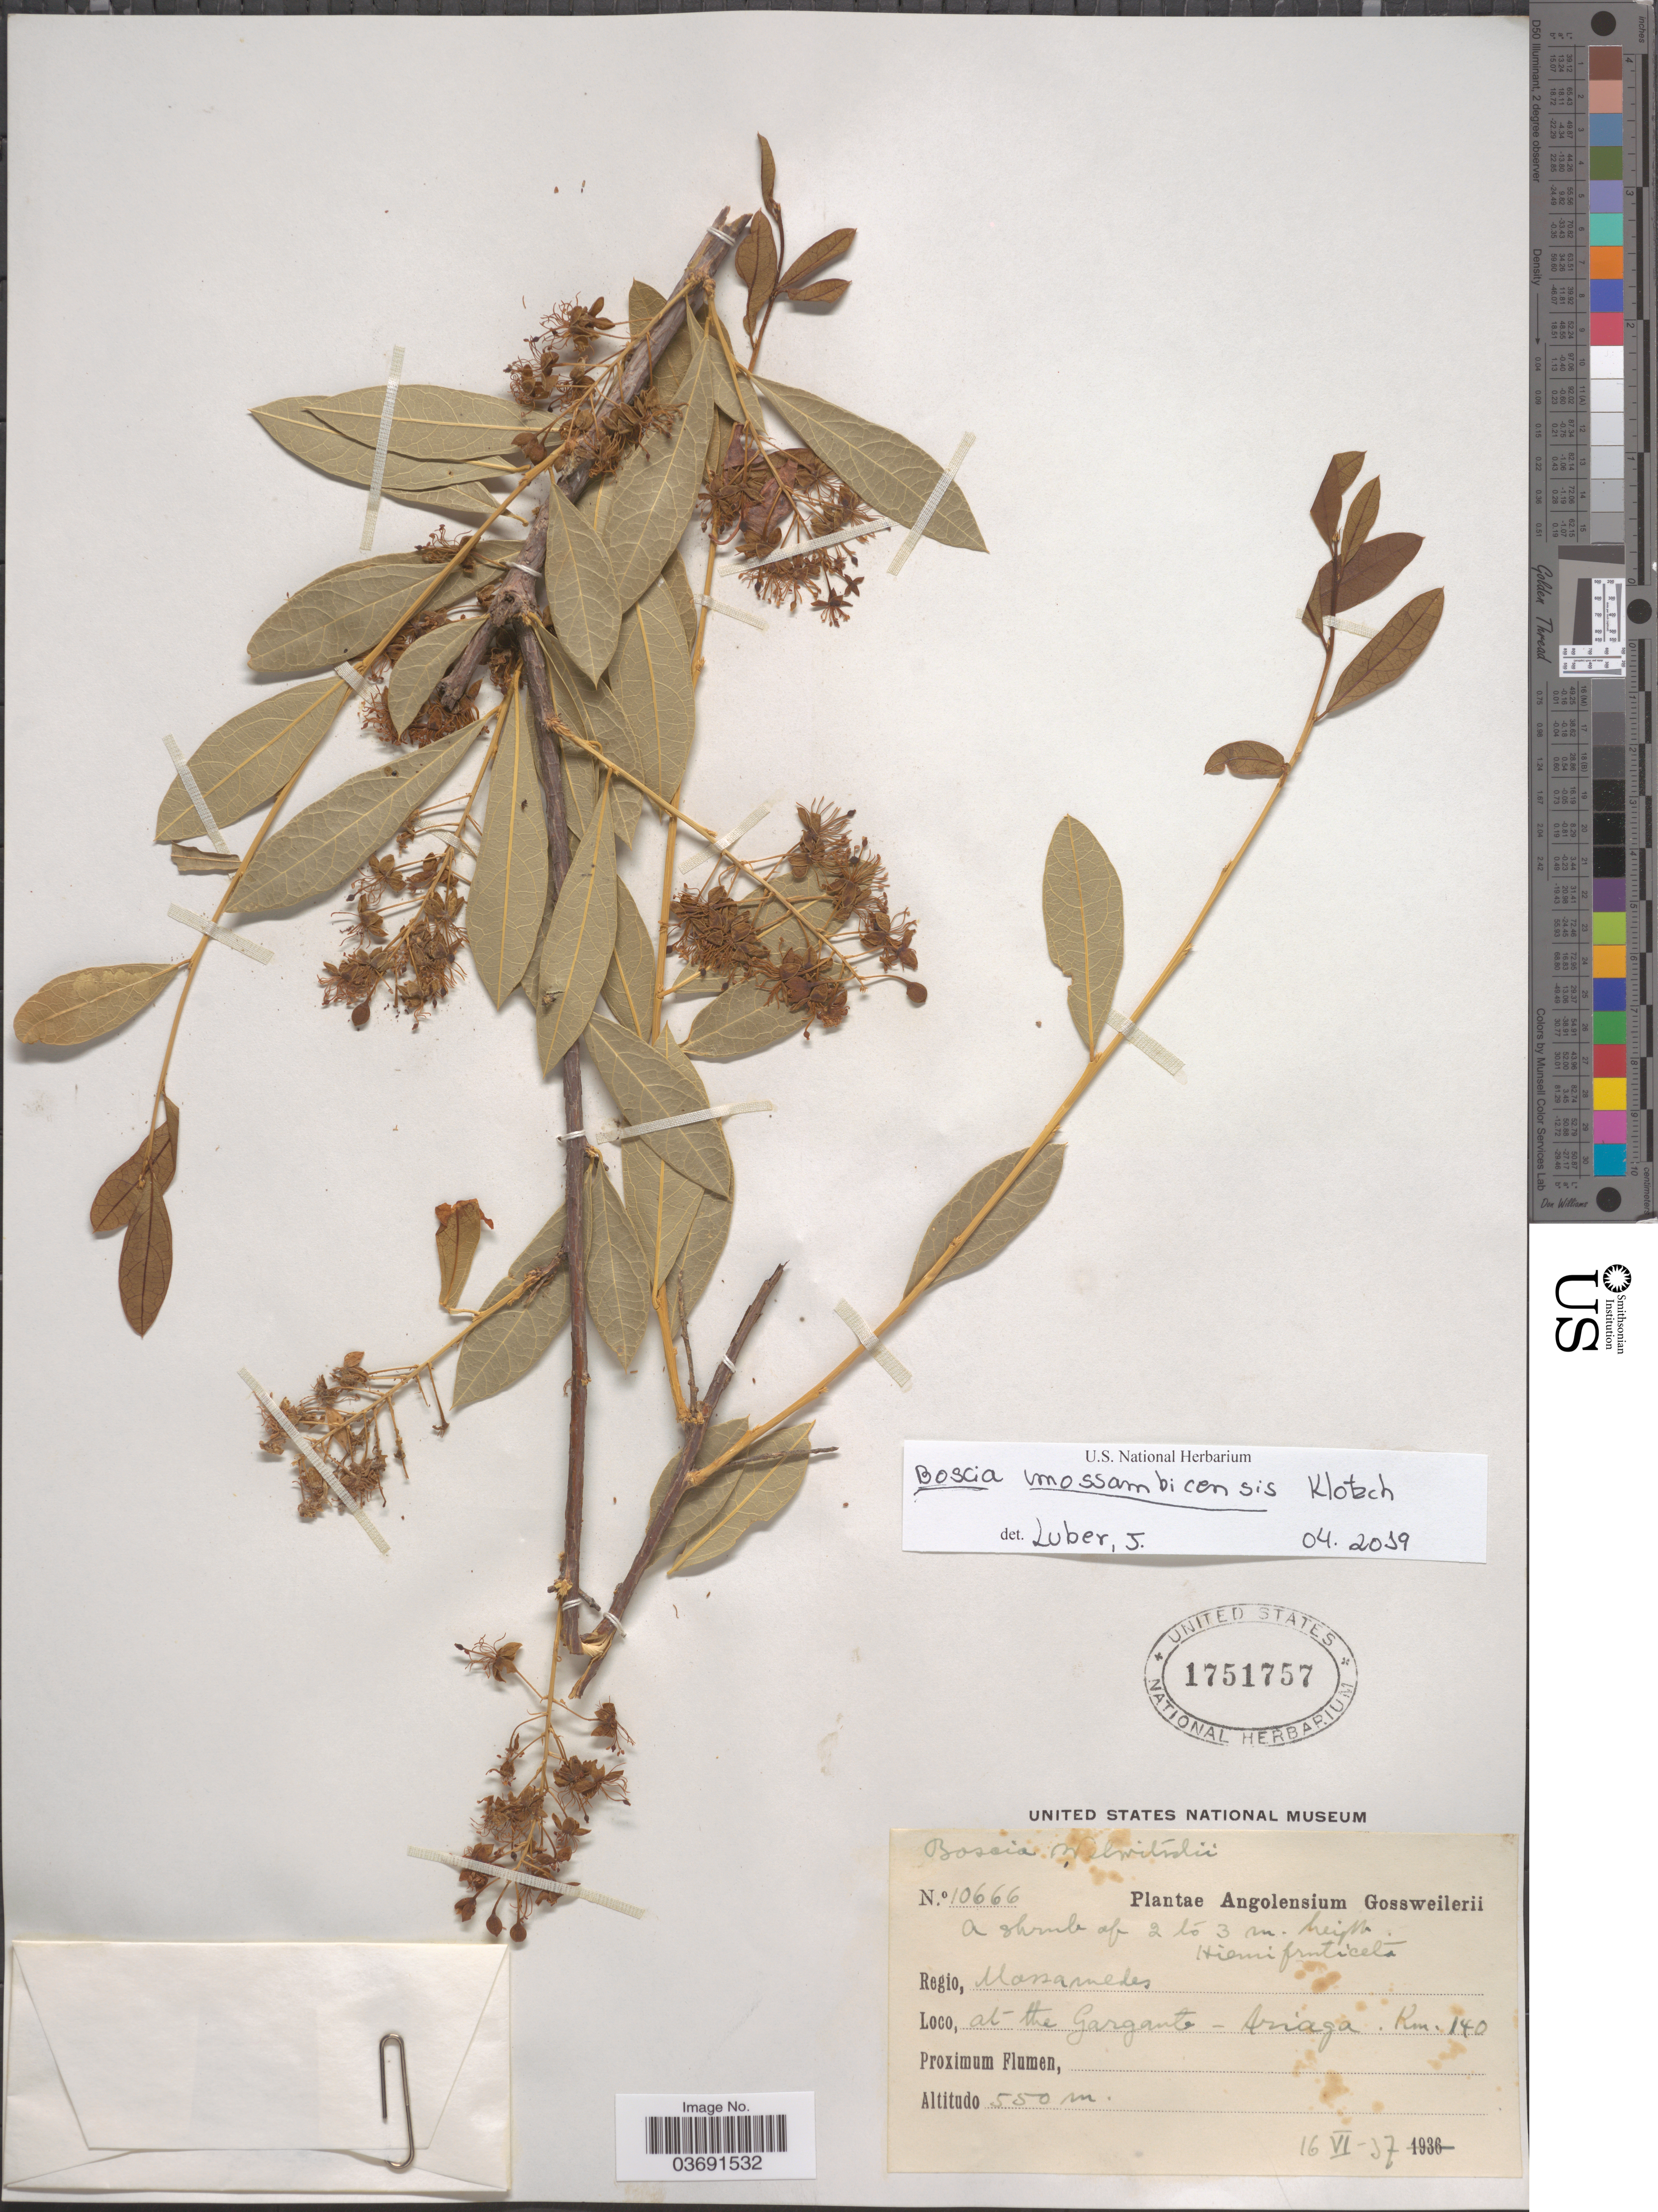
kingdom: Plantae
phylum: Tracheophyta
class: Magnoliopsida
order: Brassicales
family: Capparaceae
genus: Boscia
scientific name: Boscia welwitschii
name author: Gilg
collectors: Gossweiler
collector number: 10666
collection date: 1937-06-16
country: Angola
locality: Regio, Massamedes. At the Gargante- Ariaga. Km. 140. Proximum Flumen.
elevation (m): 550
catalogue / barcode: US 1751757